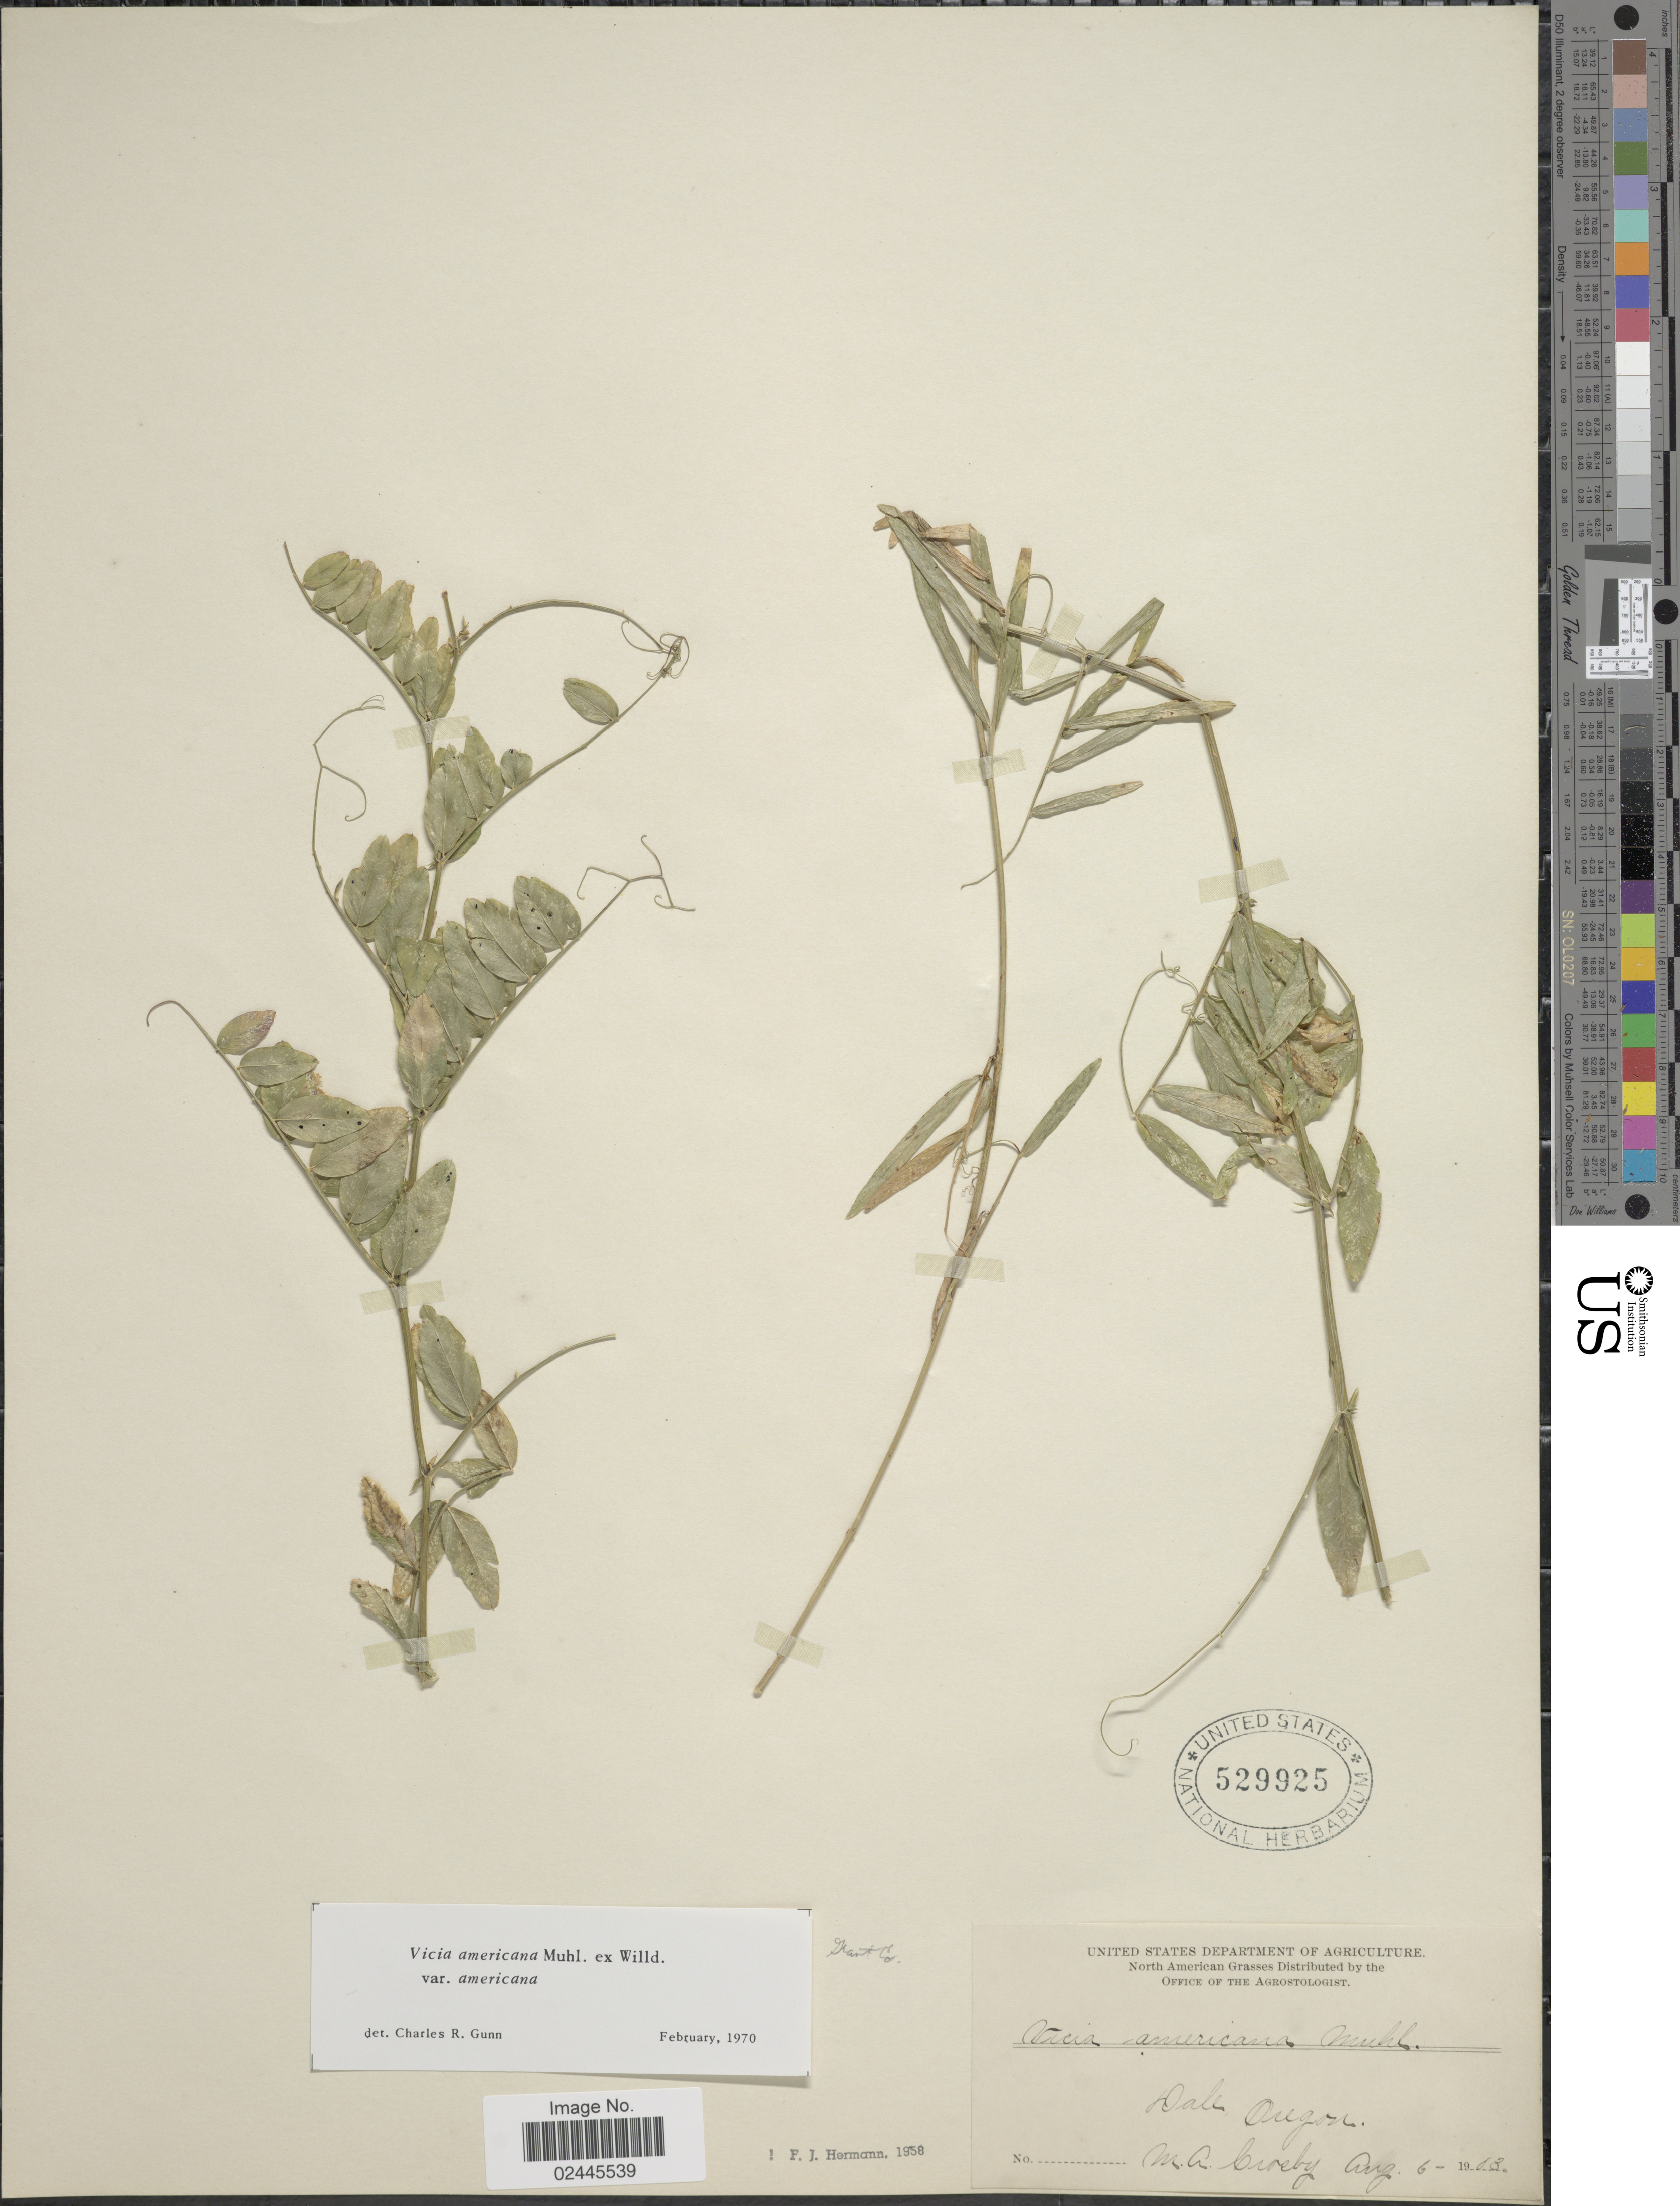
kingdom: Plantae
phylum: Tracheophyta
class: Magnoliopsida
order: Fabales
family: Fabaceae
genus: Vicia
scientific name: Vicia americana var. americana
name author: Muhl. ex Willd.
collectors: M. Crosby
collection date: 1903-08-06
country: United States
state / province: Oregon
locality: Dale.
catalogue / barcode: US 529925